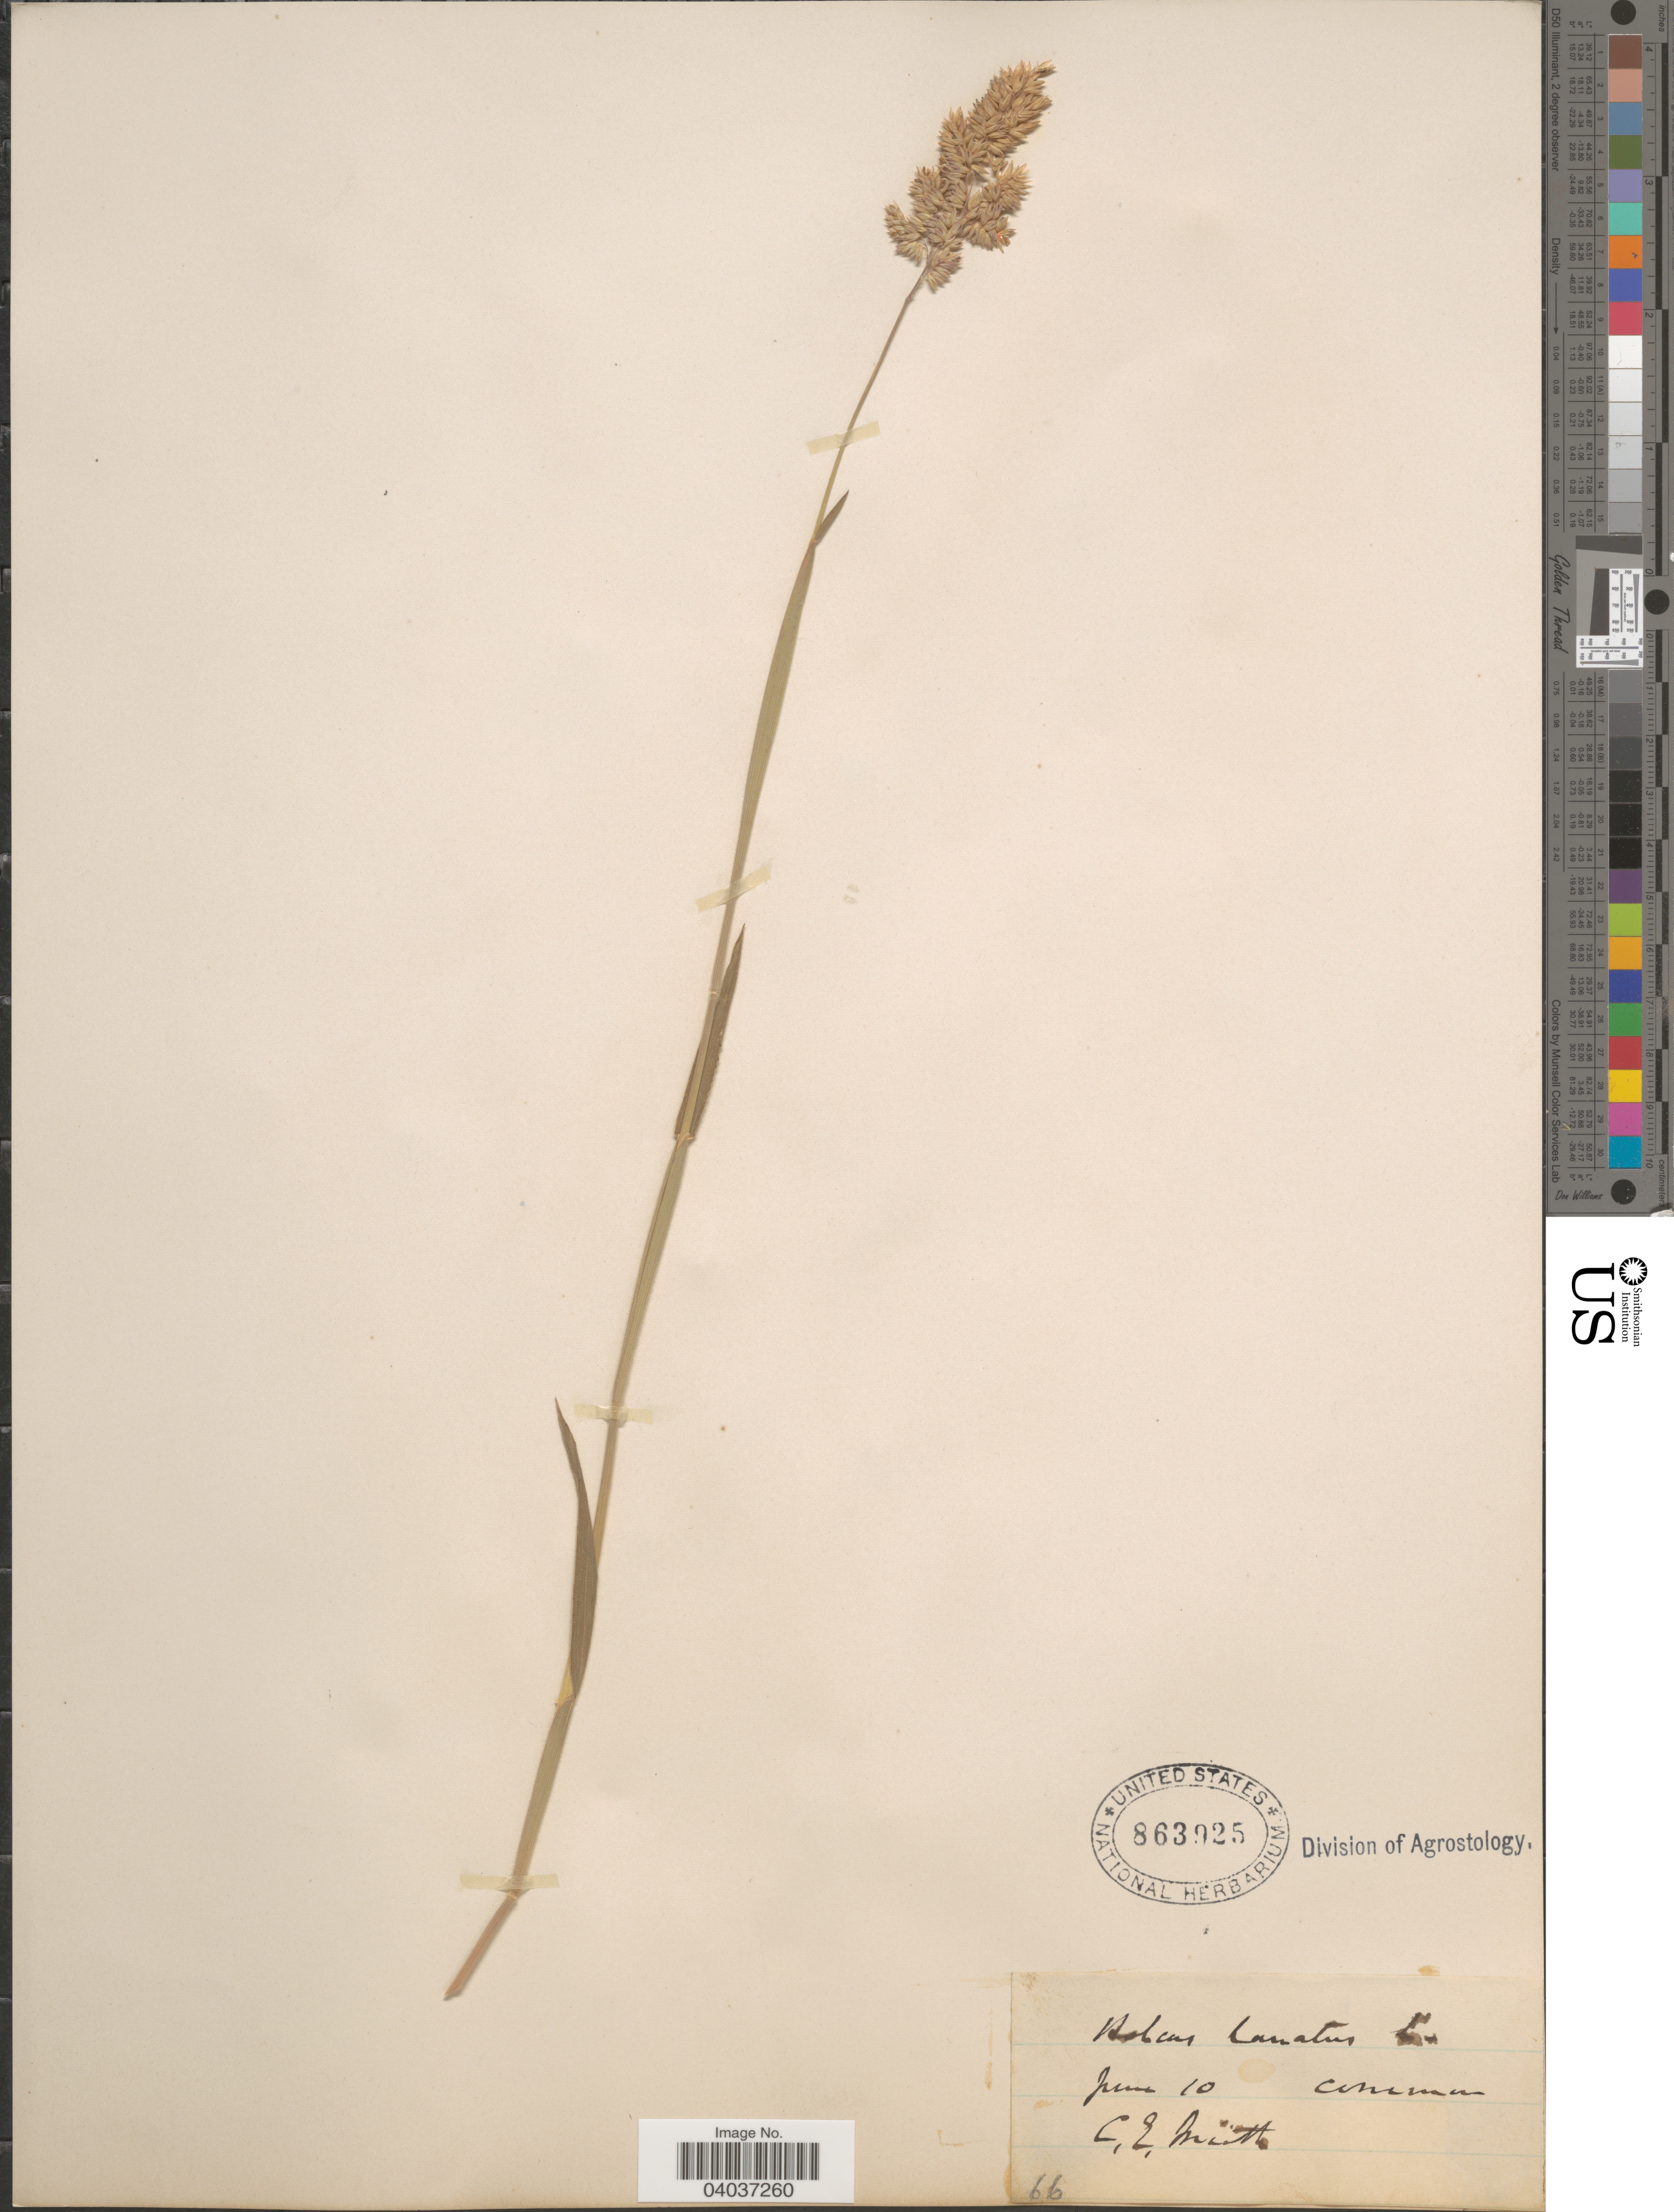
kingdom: Plantae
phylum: Tracheophyta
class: Liliopsida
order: Poales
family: Poaceae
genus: Holcus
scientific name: Holcus lanatus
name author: L.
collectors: C. Prescott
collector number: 66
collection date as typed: Transcribed d/m/y: /6/10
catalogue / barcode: US 863925